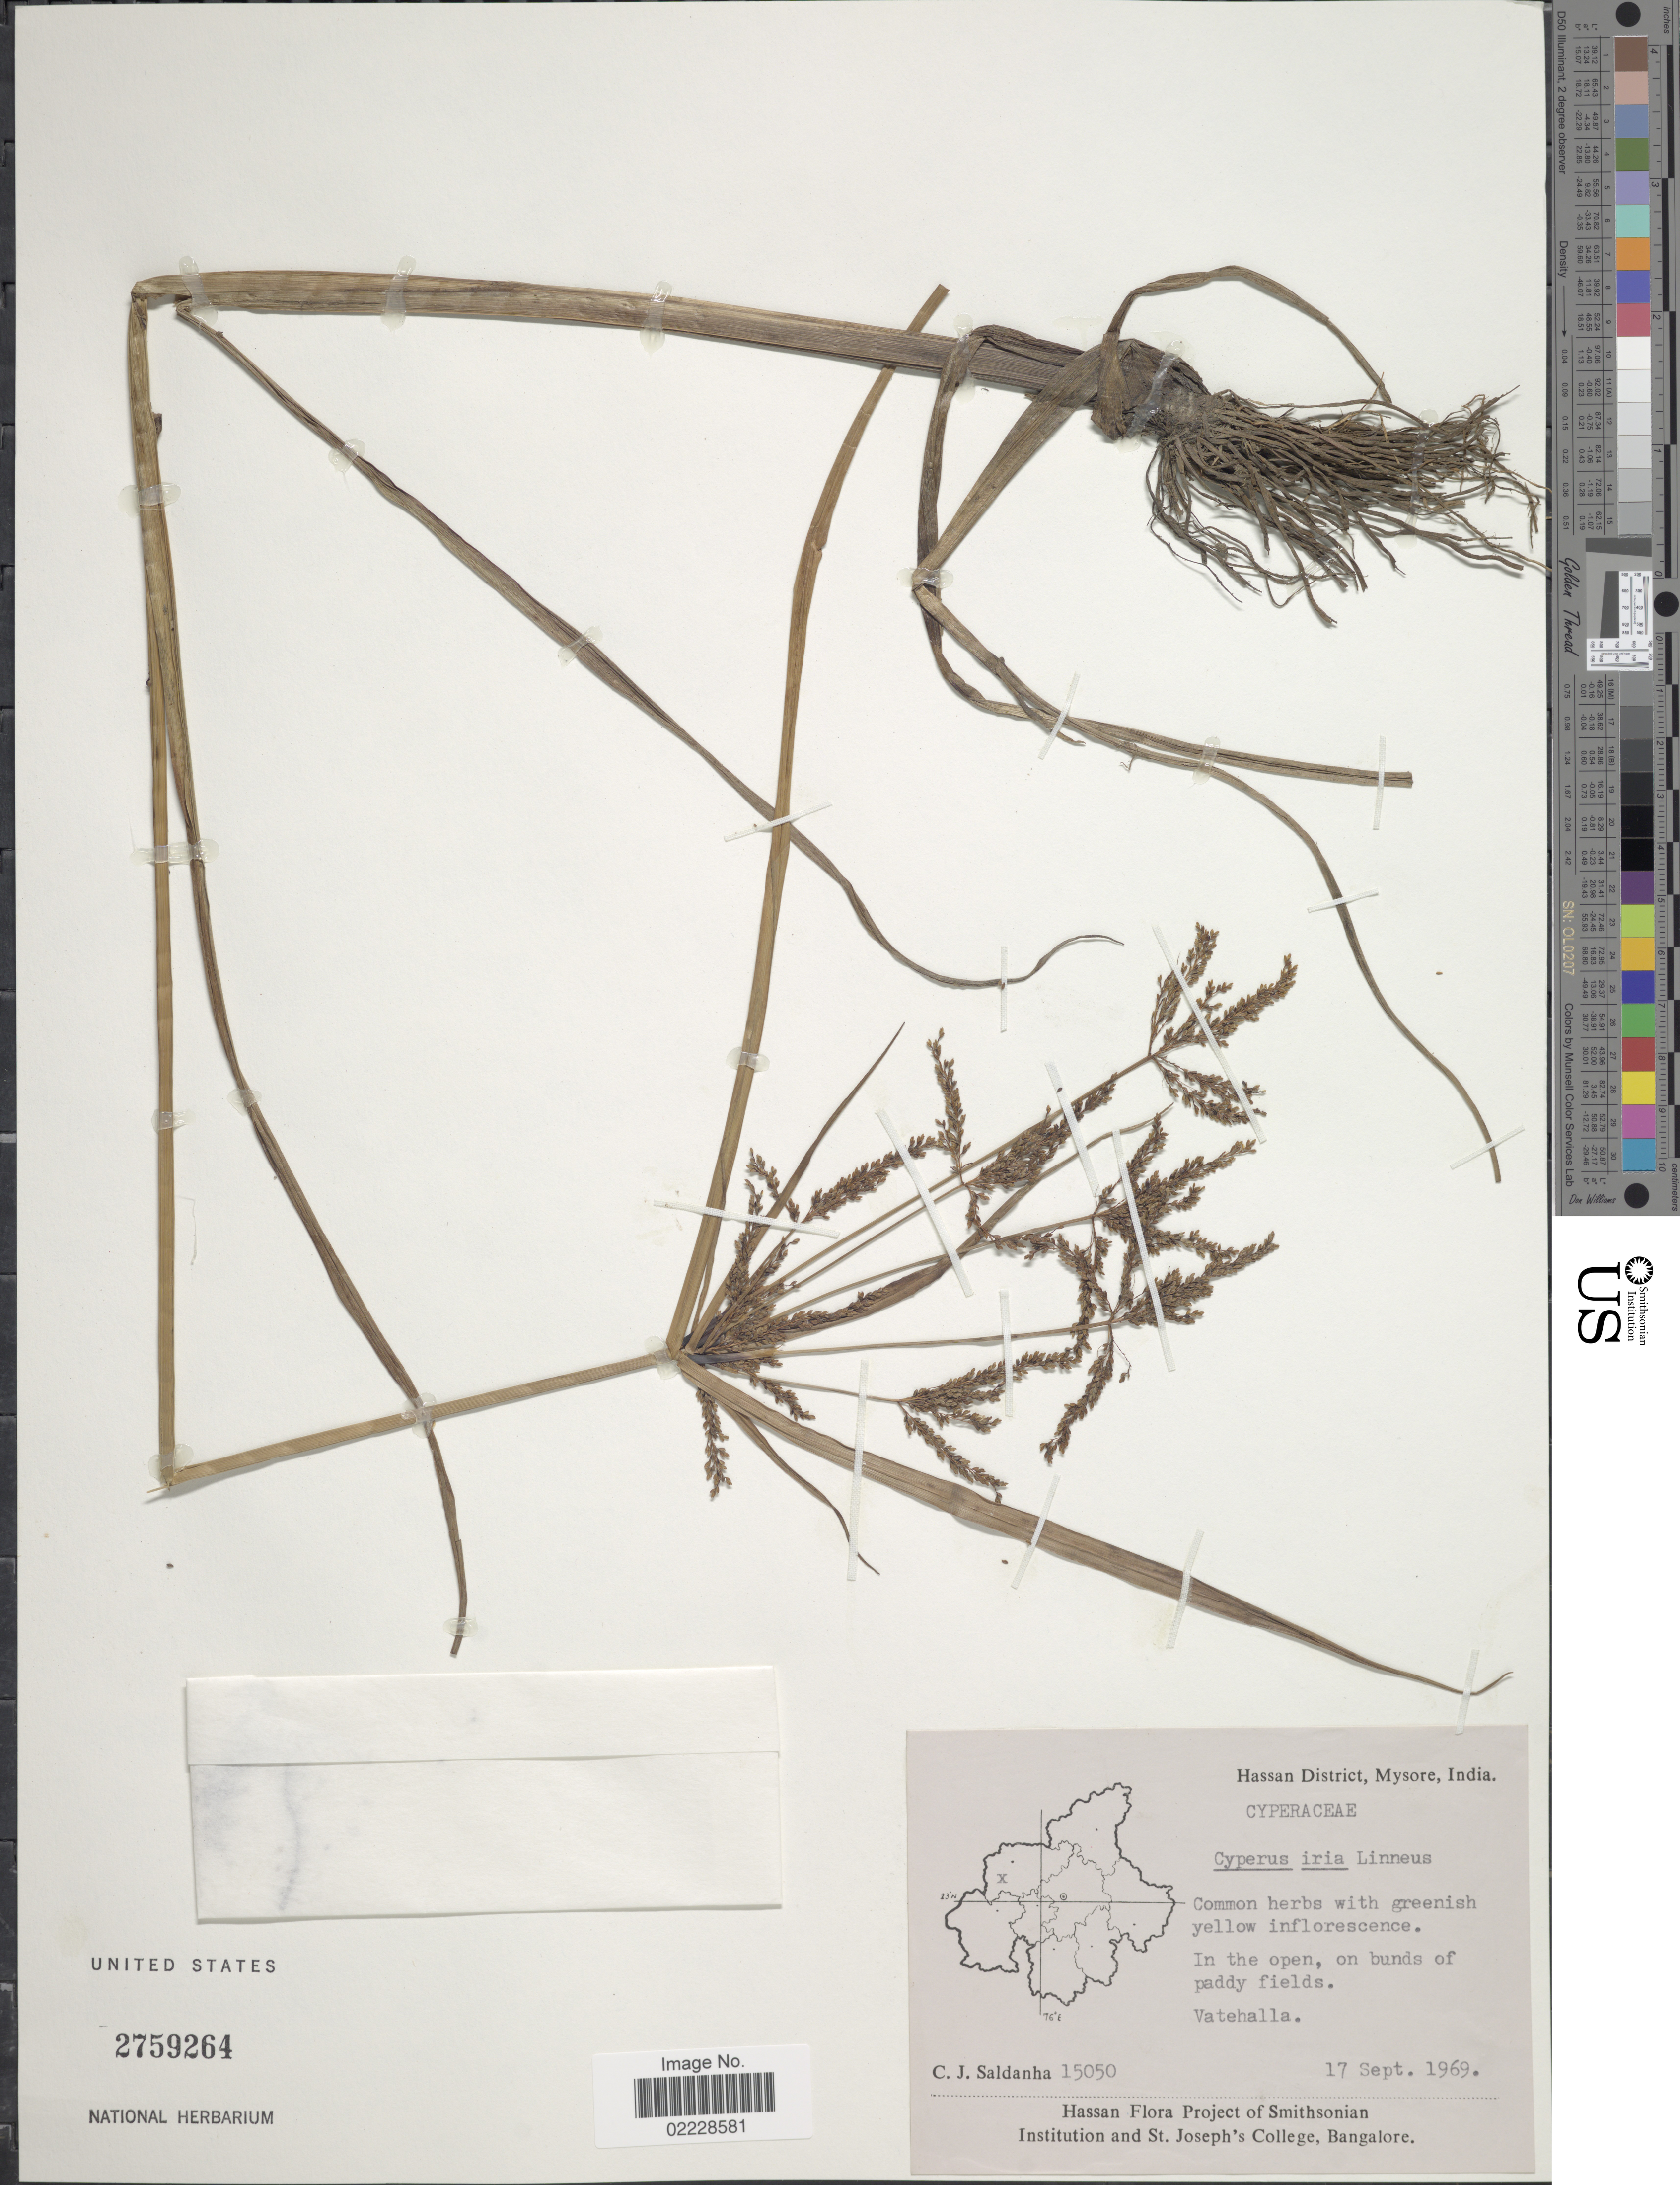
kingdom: Plantae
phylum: Tracheophyta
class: Liliopsida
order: Poales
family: Cyperaceae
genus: Cyperus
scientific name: Cyperus iria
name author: L.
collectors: C. J. Saldanha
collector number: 15050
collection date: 1969-09-17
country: India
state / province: Karnataka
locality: In the open, bunds of paddy fields. Vatehalla.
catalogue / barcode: US 2759264